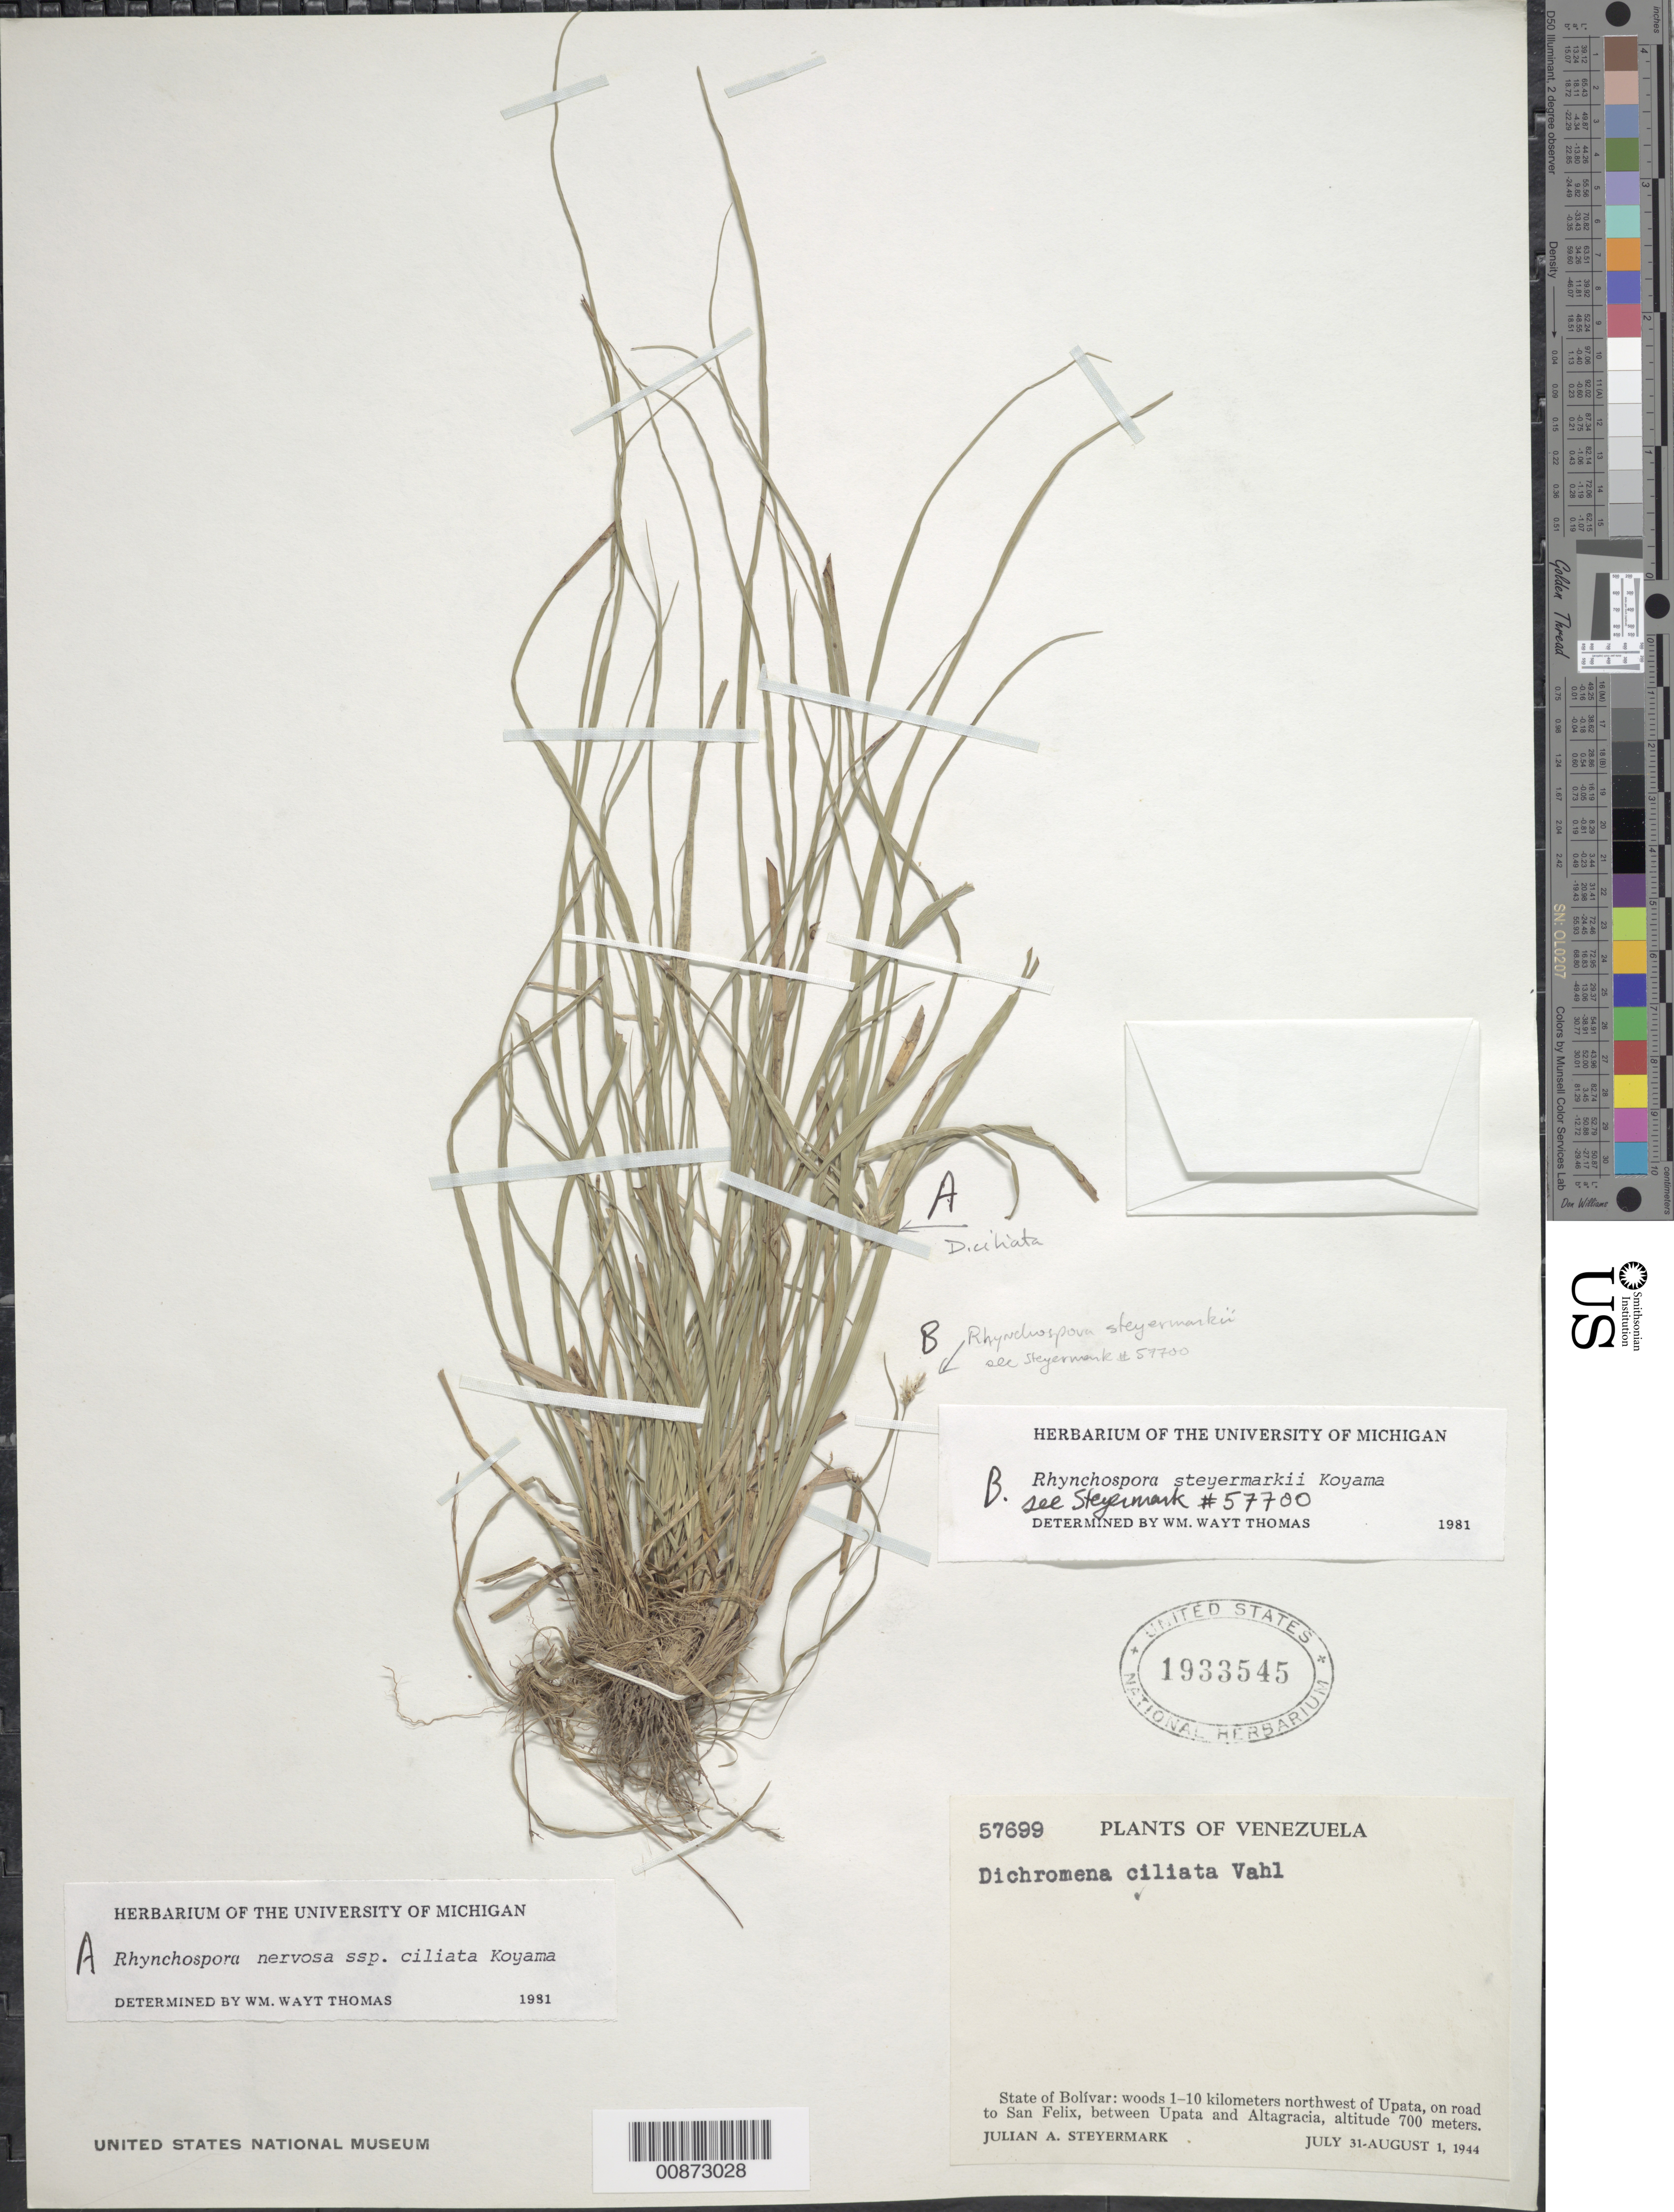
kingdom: Plantae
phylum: Tracheophyta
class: Liliopsida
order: Poales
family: Cyperaceae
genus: Rhynchospora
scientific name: Rhynchospora ciliata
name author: (G. Mey.) Kük.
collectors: J. Steyermark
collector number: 57699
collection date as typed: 31-Jul-44 to 1-Aug-44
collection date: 1944-07-31/1944-08-01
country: Venezuela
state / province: Bolívar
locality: Upata, 1-10 km NW of on road to San Felix, between Upata and Altagracia; Rio Upata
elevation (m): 700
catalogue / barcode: US 1933545